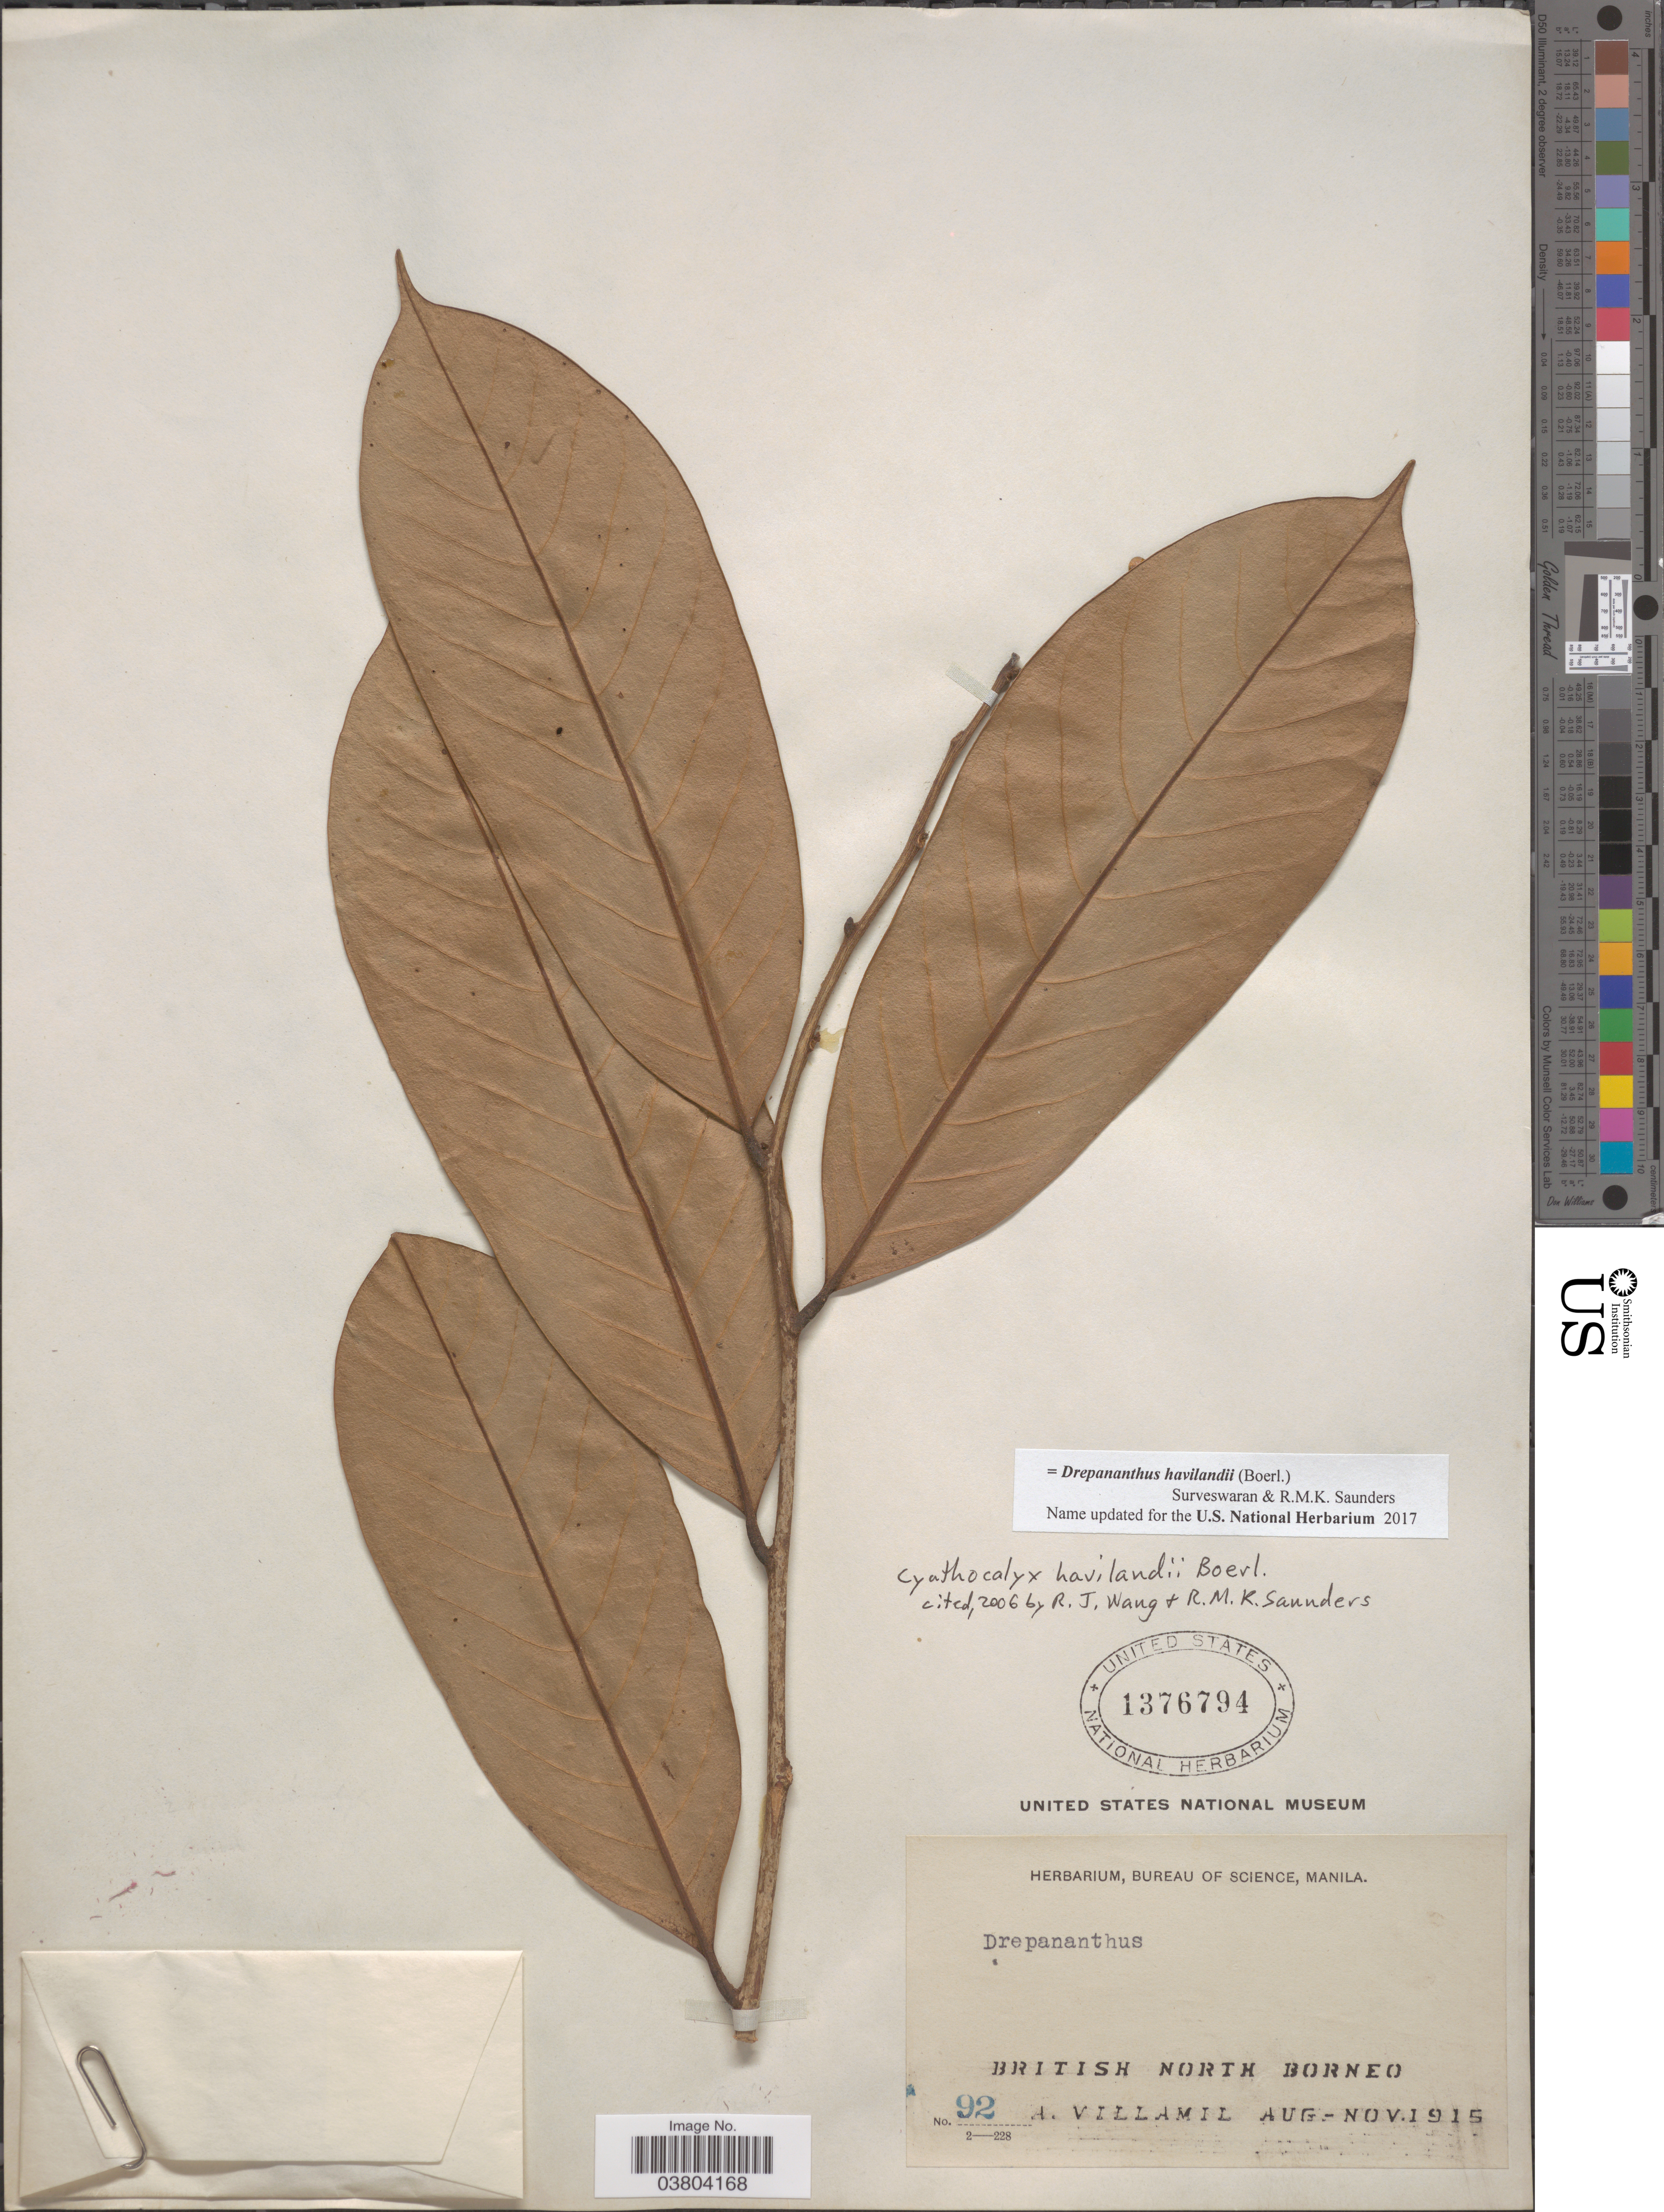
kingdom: Plantae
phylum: Tracheophyta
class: Magnoliopsida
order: Magnoliales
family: Annonaceae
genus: Drepananthus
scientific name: Drepananthus havilandii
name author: (Boerl.) Surveswaran & R.M.K. Saunders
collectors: A. Villamil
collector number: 92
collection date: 1915-08/1915-11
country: Malaysia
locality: British North Borneo.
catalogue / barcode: US 1376794